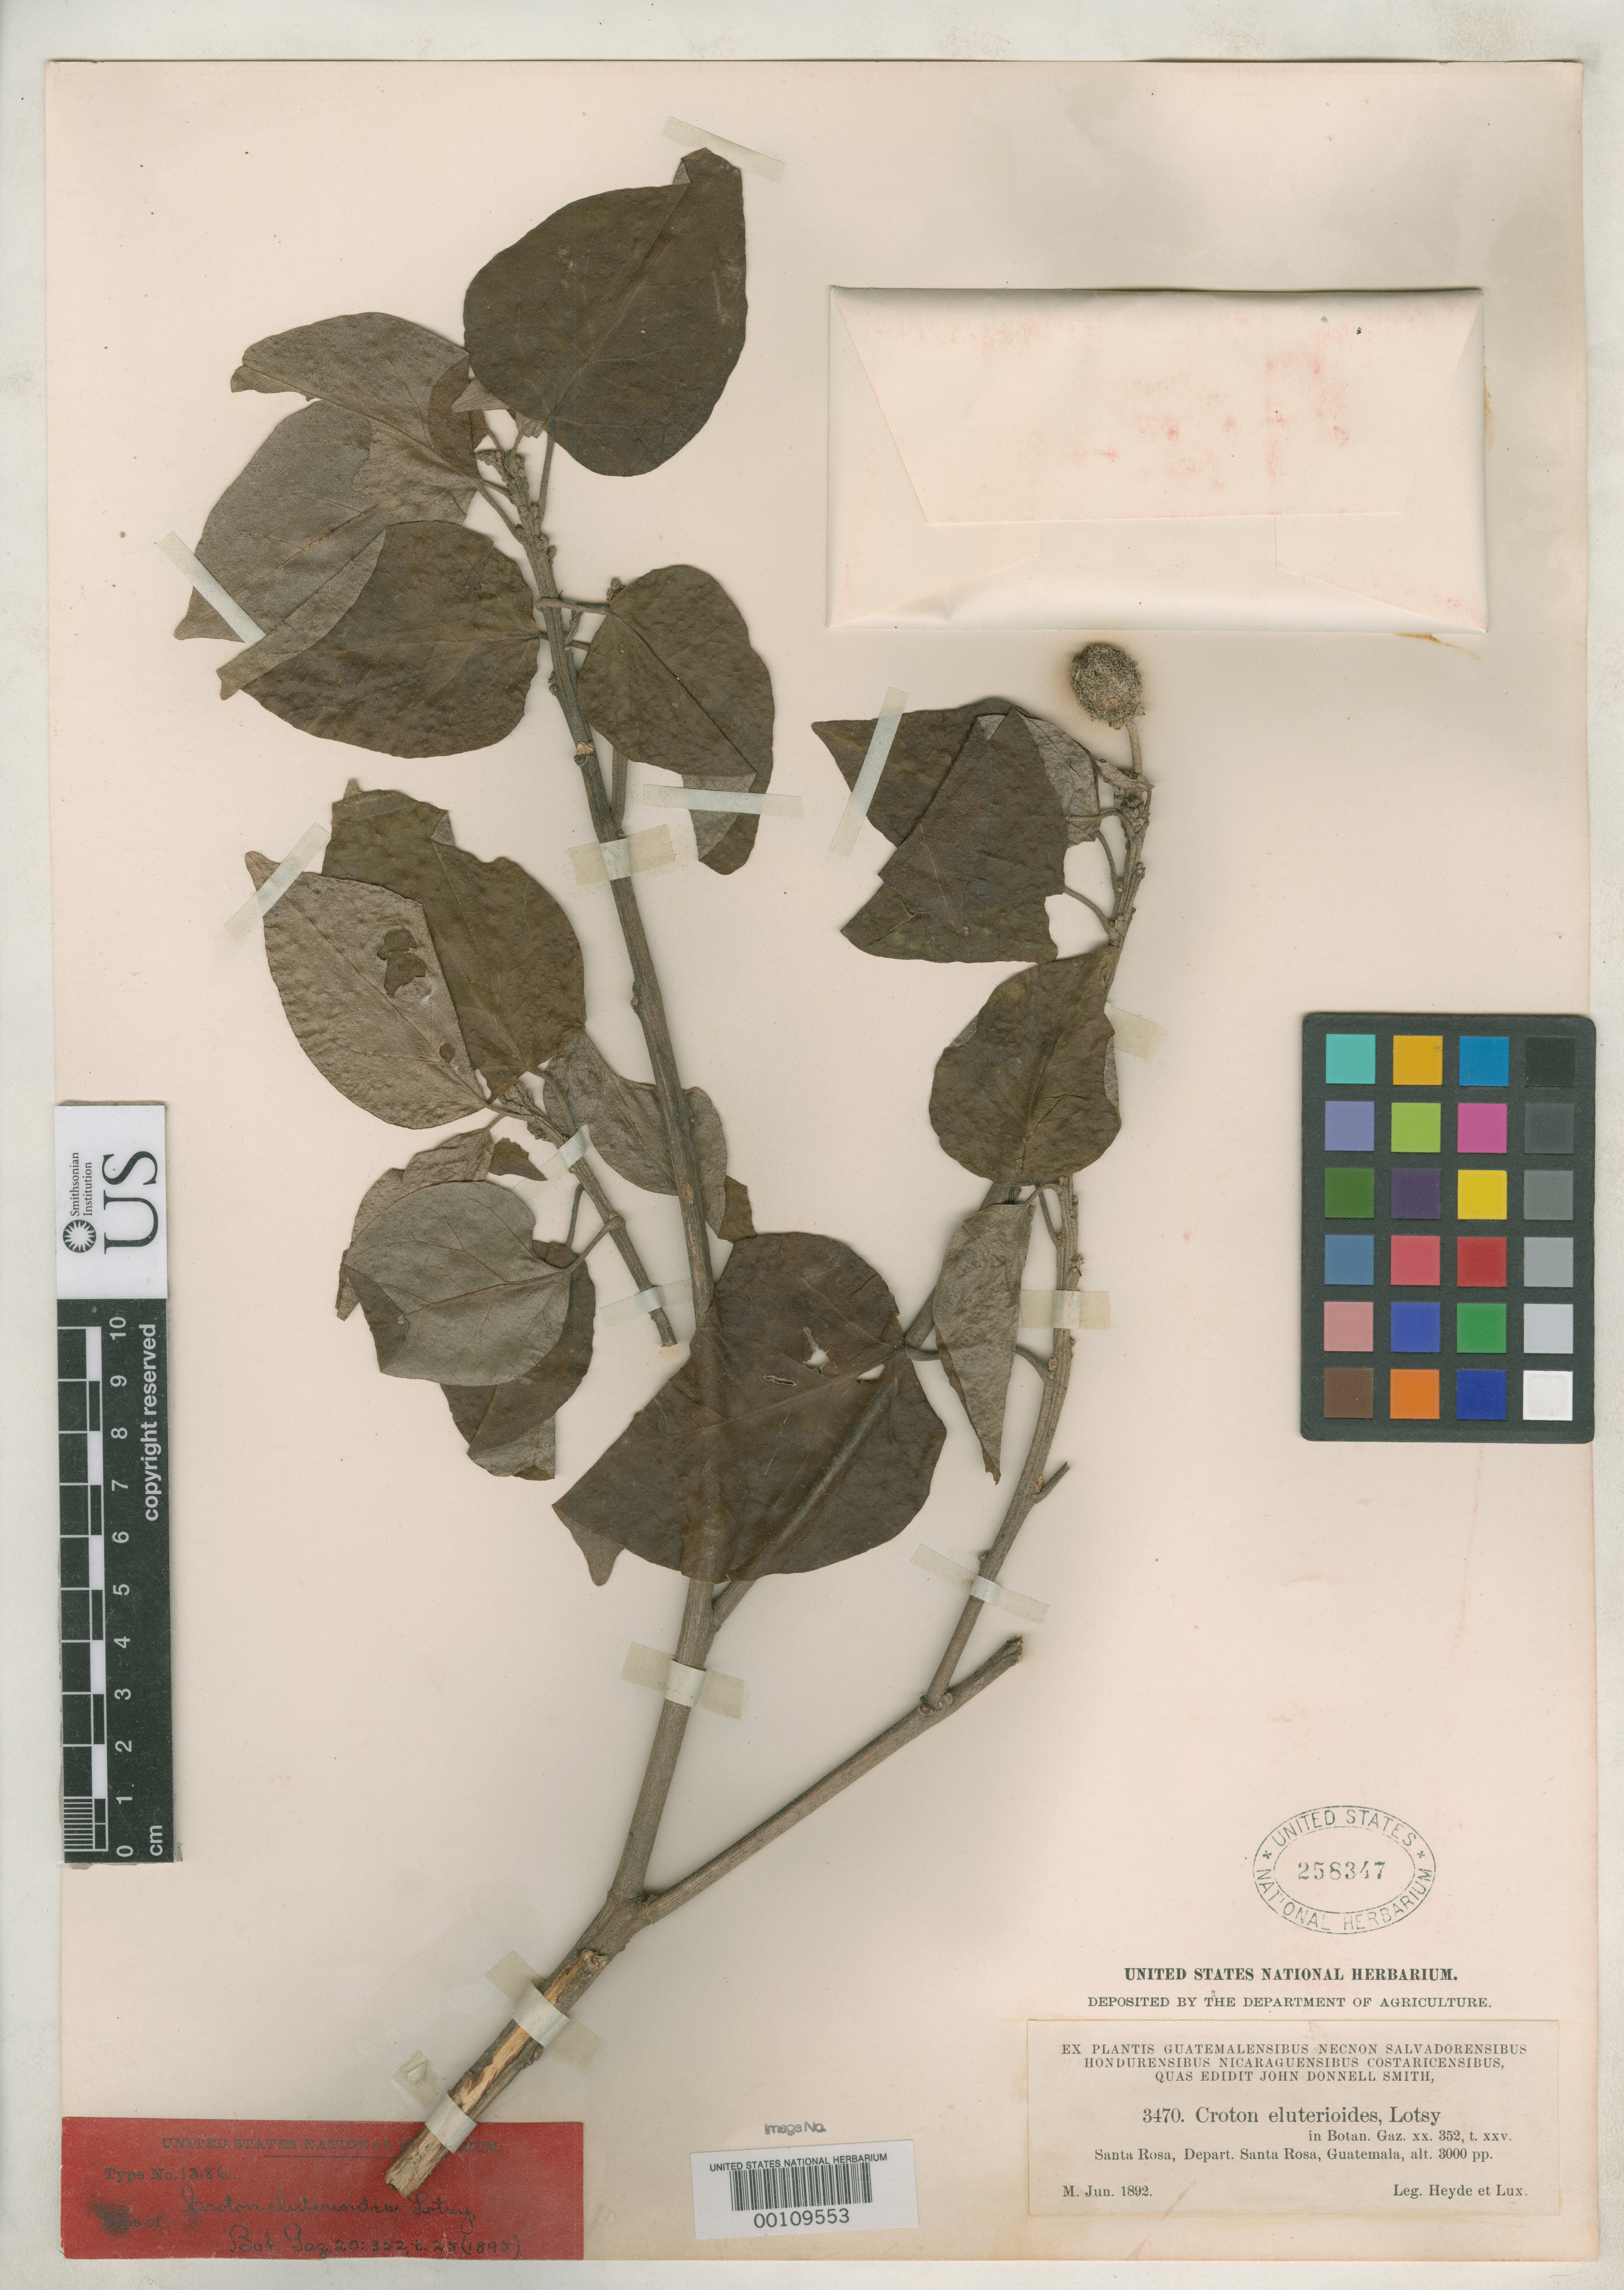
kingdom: Plantae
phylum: Tracheophyta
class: Magnoliopsida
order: Malpighiales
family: Euphorbiaceae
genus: Croton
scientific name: Croton eluterioides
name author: Lotsy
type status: Type Collection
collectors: E. T. Heyde & E. Lux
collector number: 3470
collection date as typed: Jun 1892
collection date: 1892-06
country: Guatemala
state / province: Santa Rosa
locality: Santa Rosa.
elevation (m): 914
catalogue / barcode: US 258347